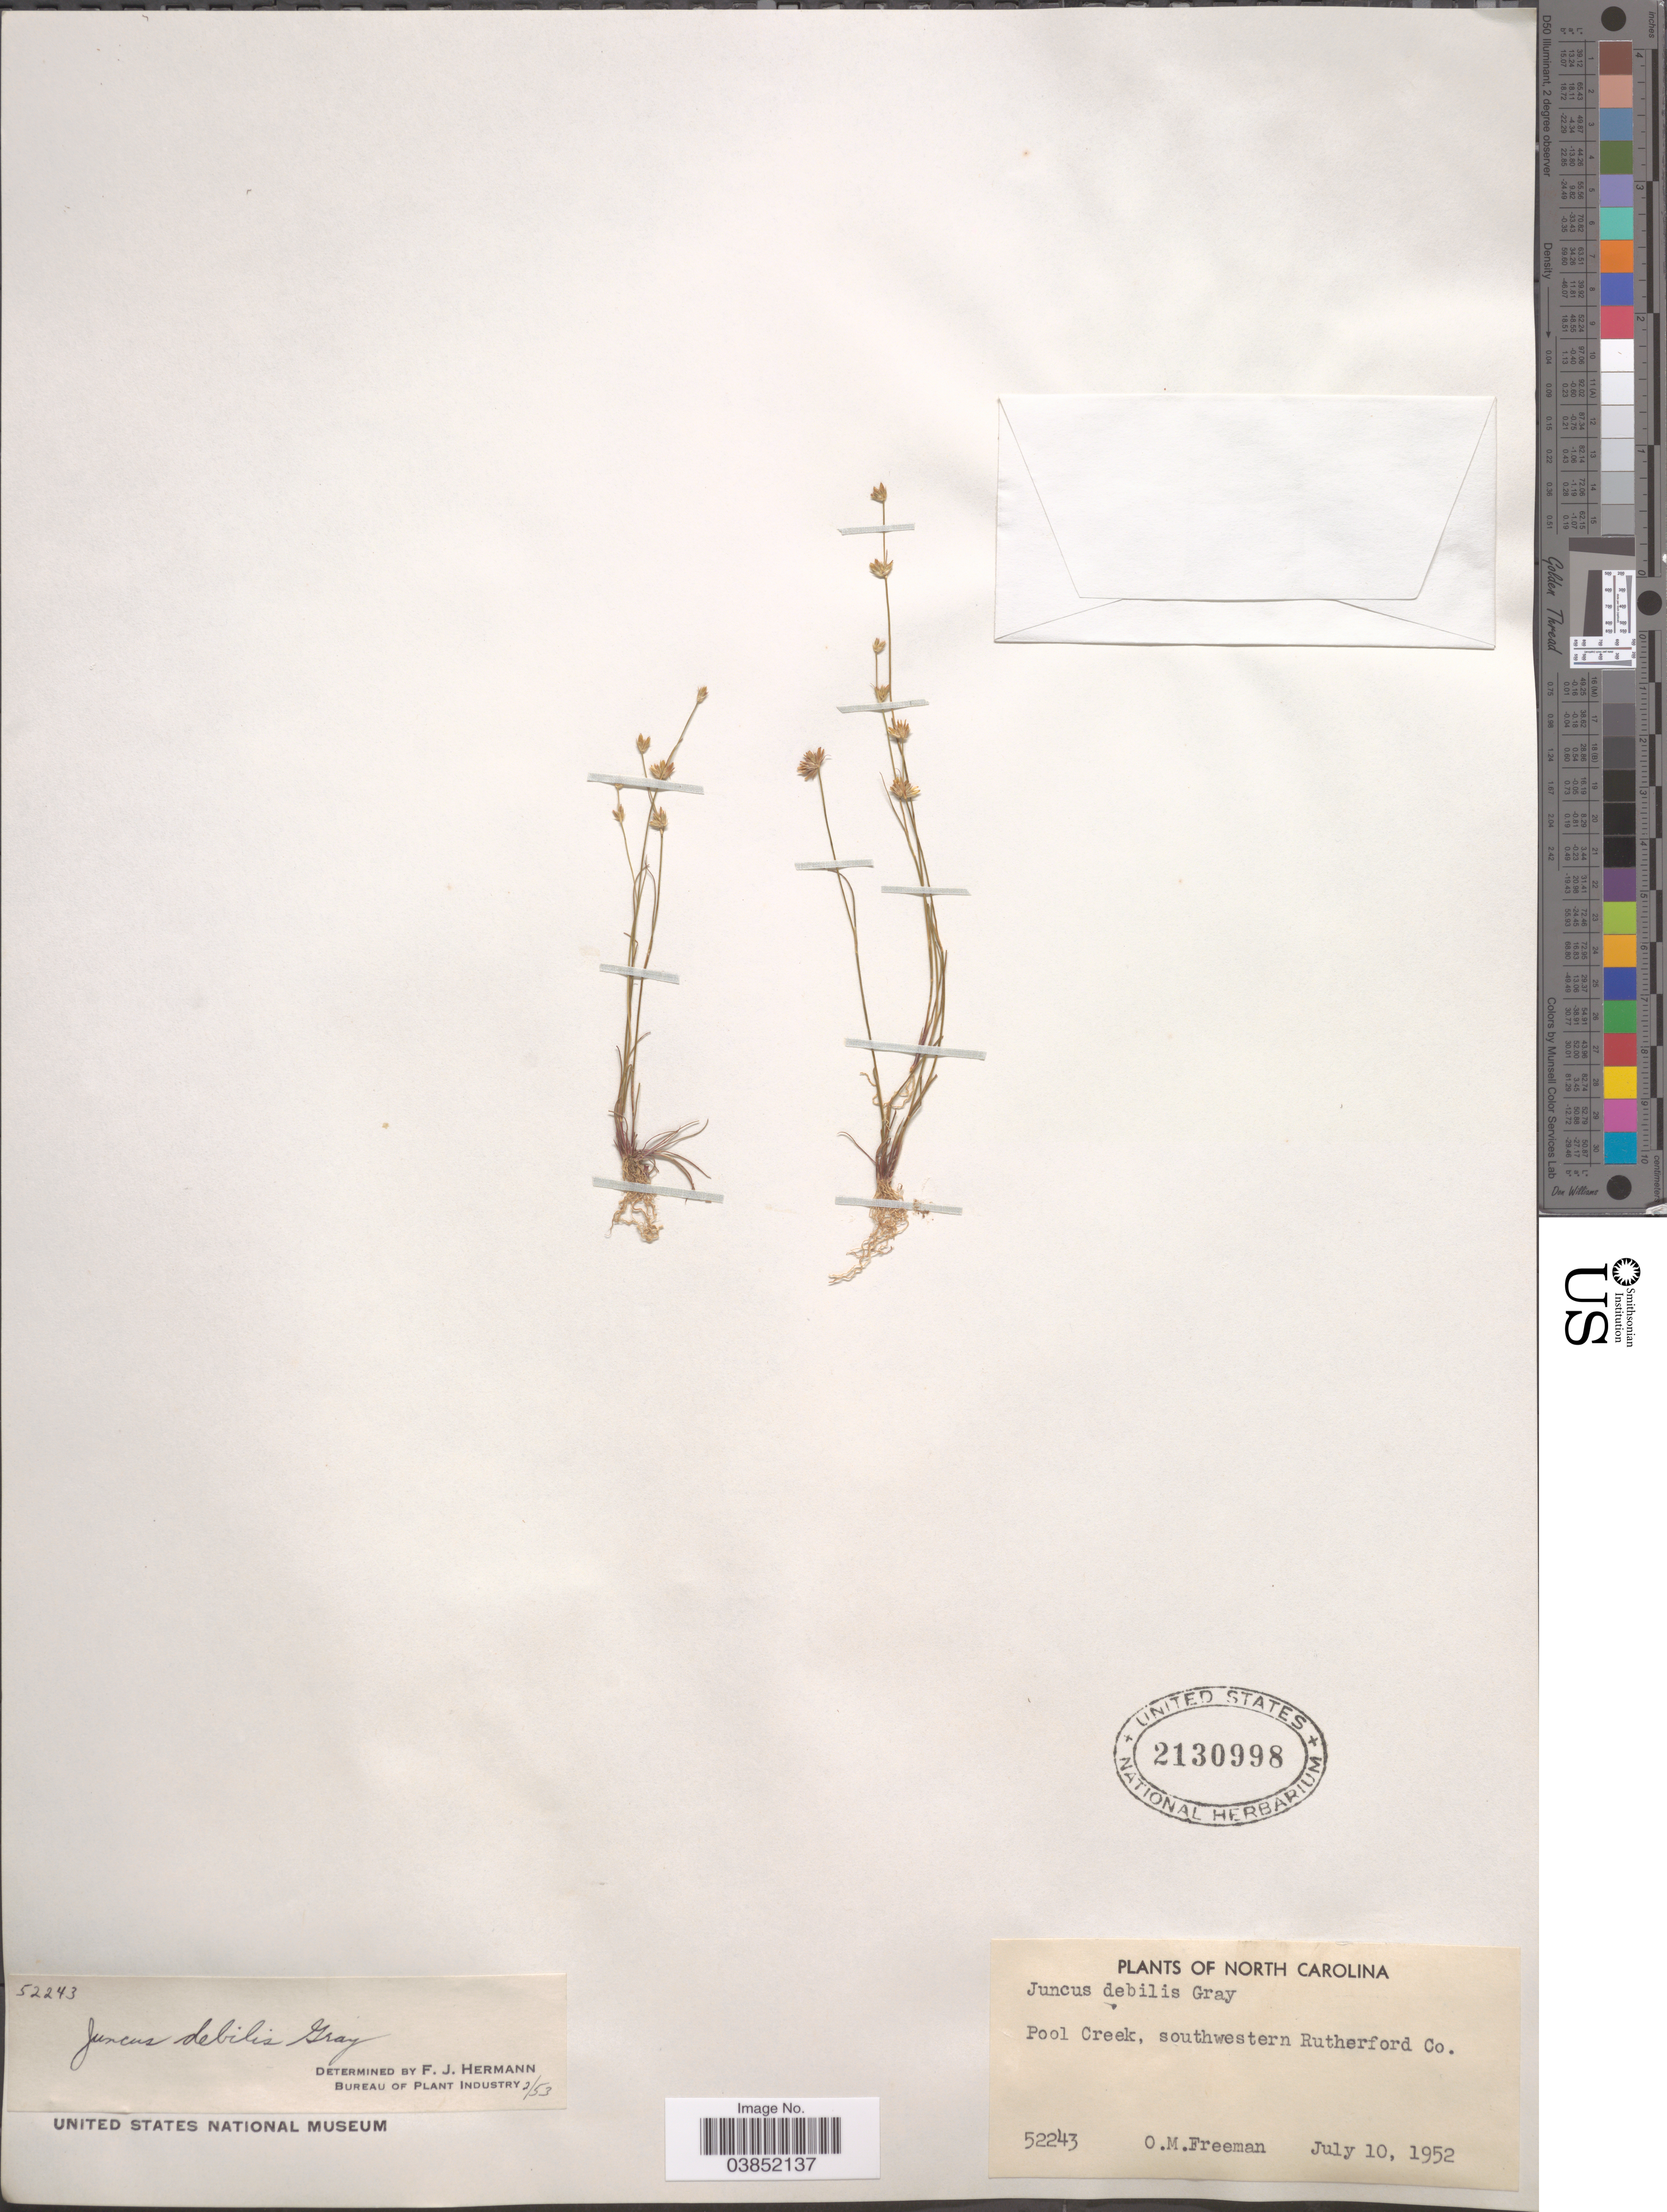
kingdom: Plantae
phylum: Tracheophyta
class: Liliopsida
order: Poales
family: Juncaceae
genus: Juncus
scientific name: Juncus debilis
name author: A. Gray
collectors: O. Freeman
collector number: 52243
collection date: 1952-07-10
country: United States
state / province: North Carolina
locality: Pool Creek, southwestern Rutherford Co.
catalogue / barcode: US 2130998